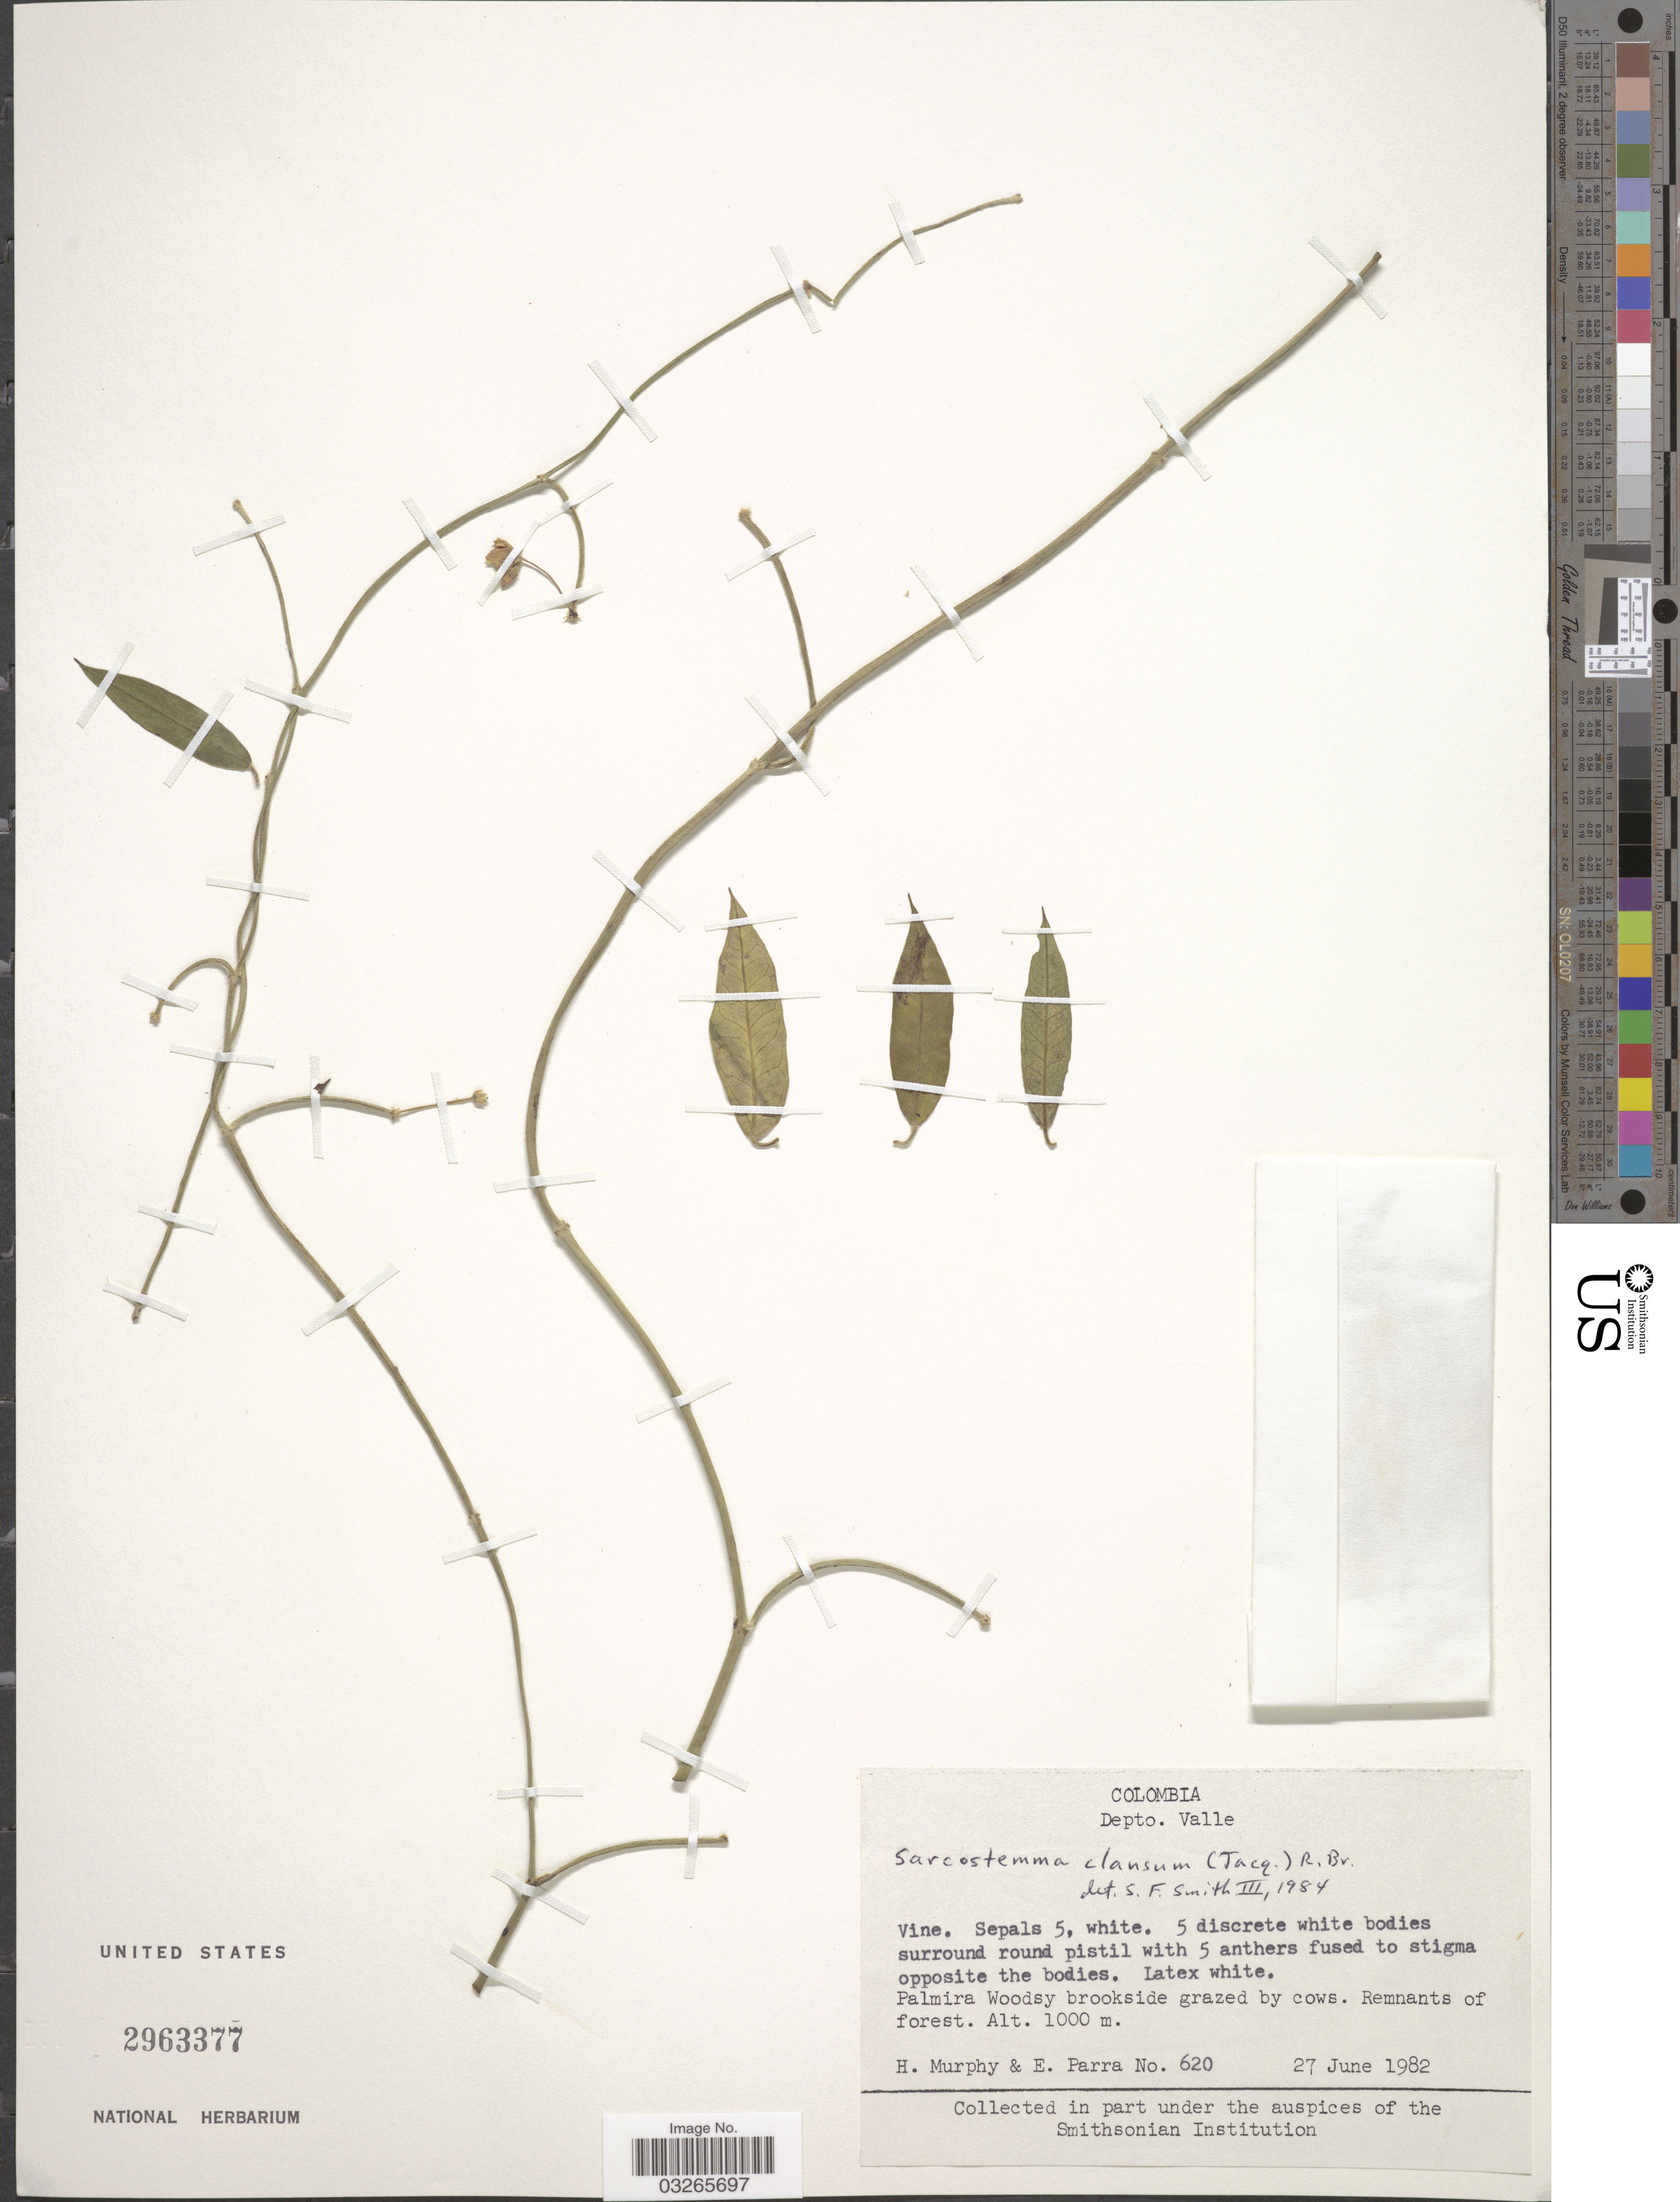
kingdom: Plantae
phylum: Tracheophyta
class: Magnoliopsida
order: Gentianales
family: Apocynaceae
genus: Sarcostemma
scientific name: Sarcostemma clausum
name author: (Jacq.) Schult.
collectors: H. Murphy & E. Parra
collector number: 620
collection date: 1982-06-27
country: Colombia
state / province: Valle del Cauca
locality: Depto. Valle. Palmira Woodsy brookside grazed by cows.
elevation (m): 1000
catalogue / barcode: US 2963377